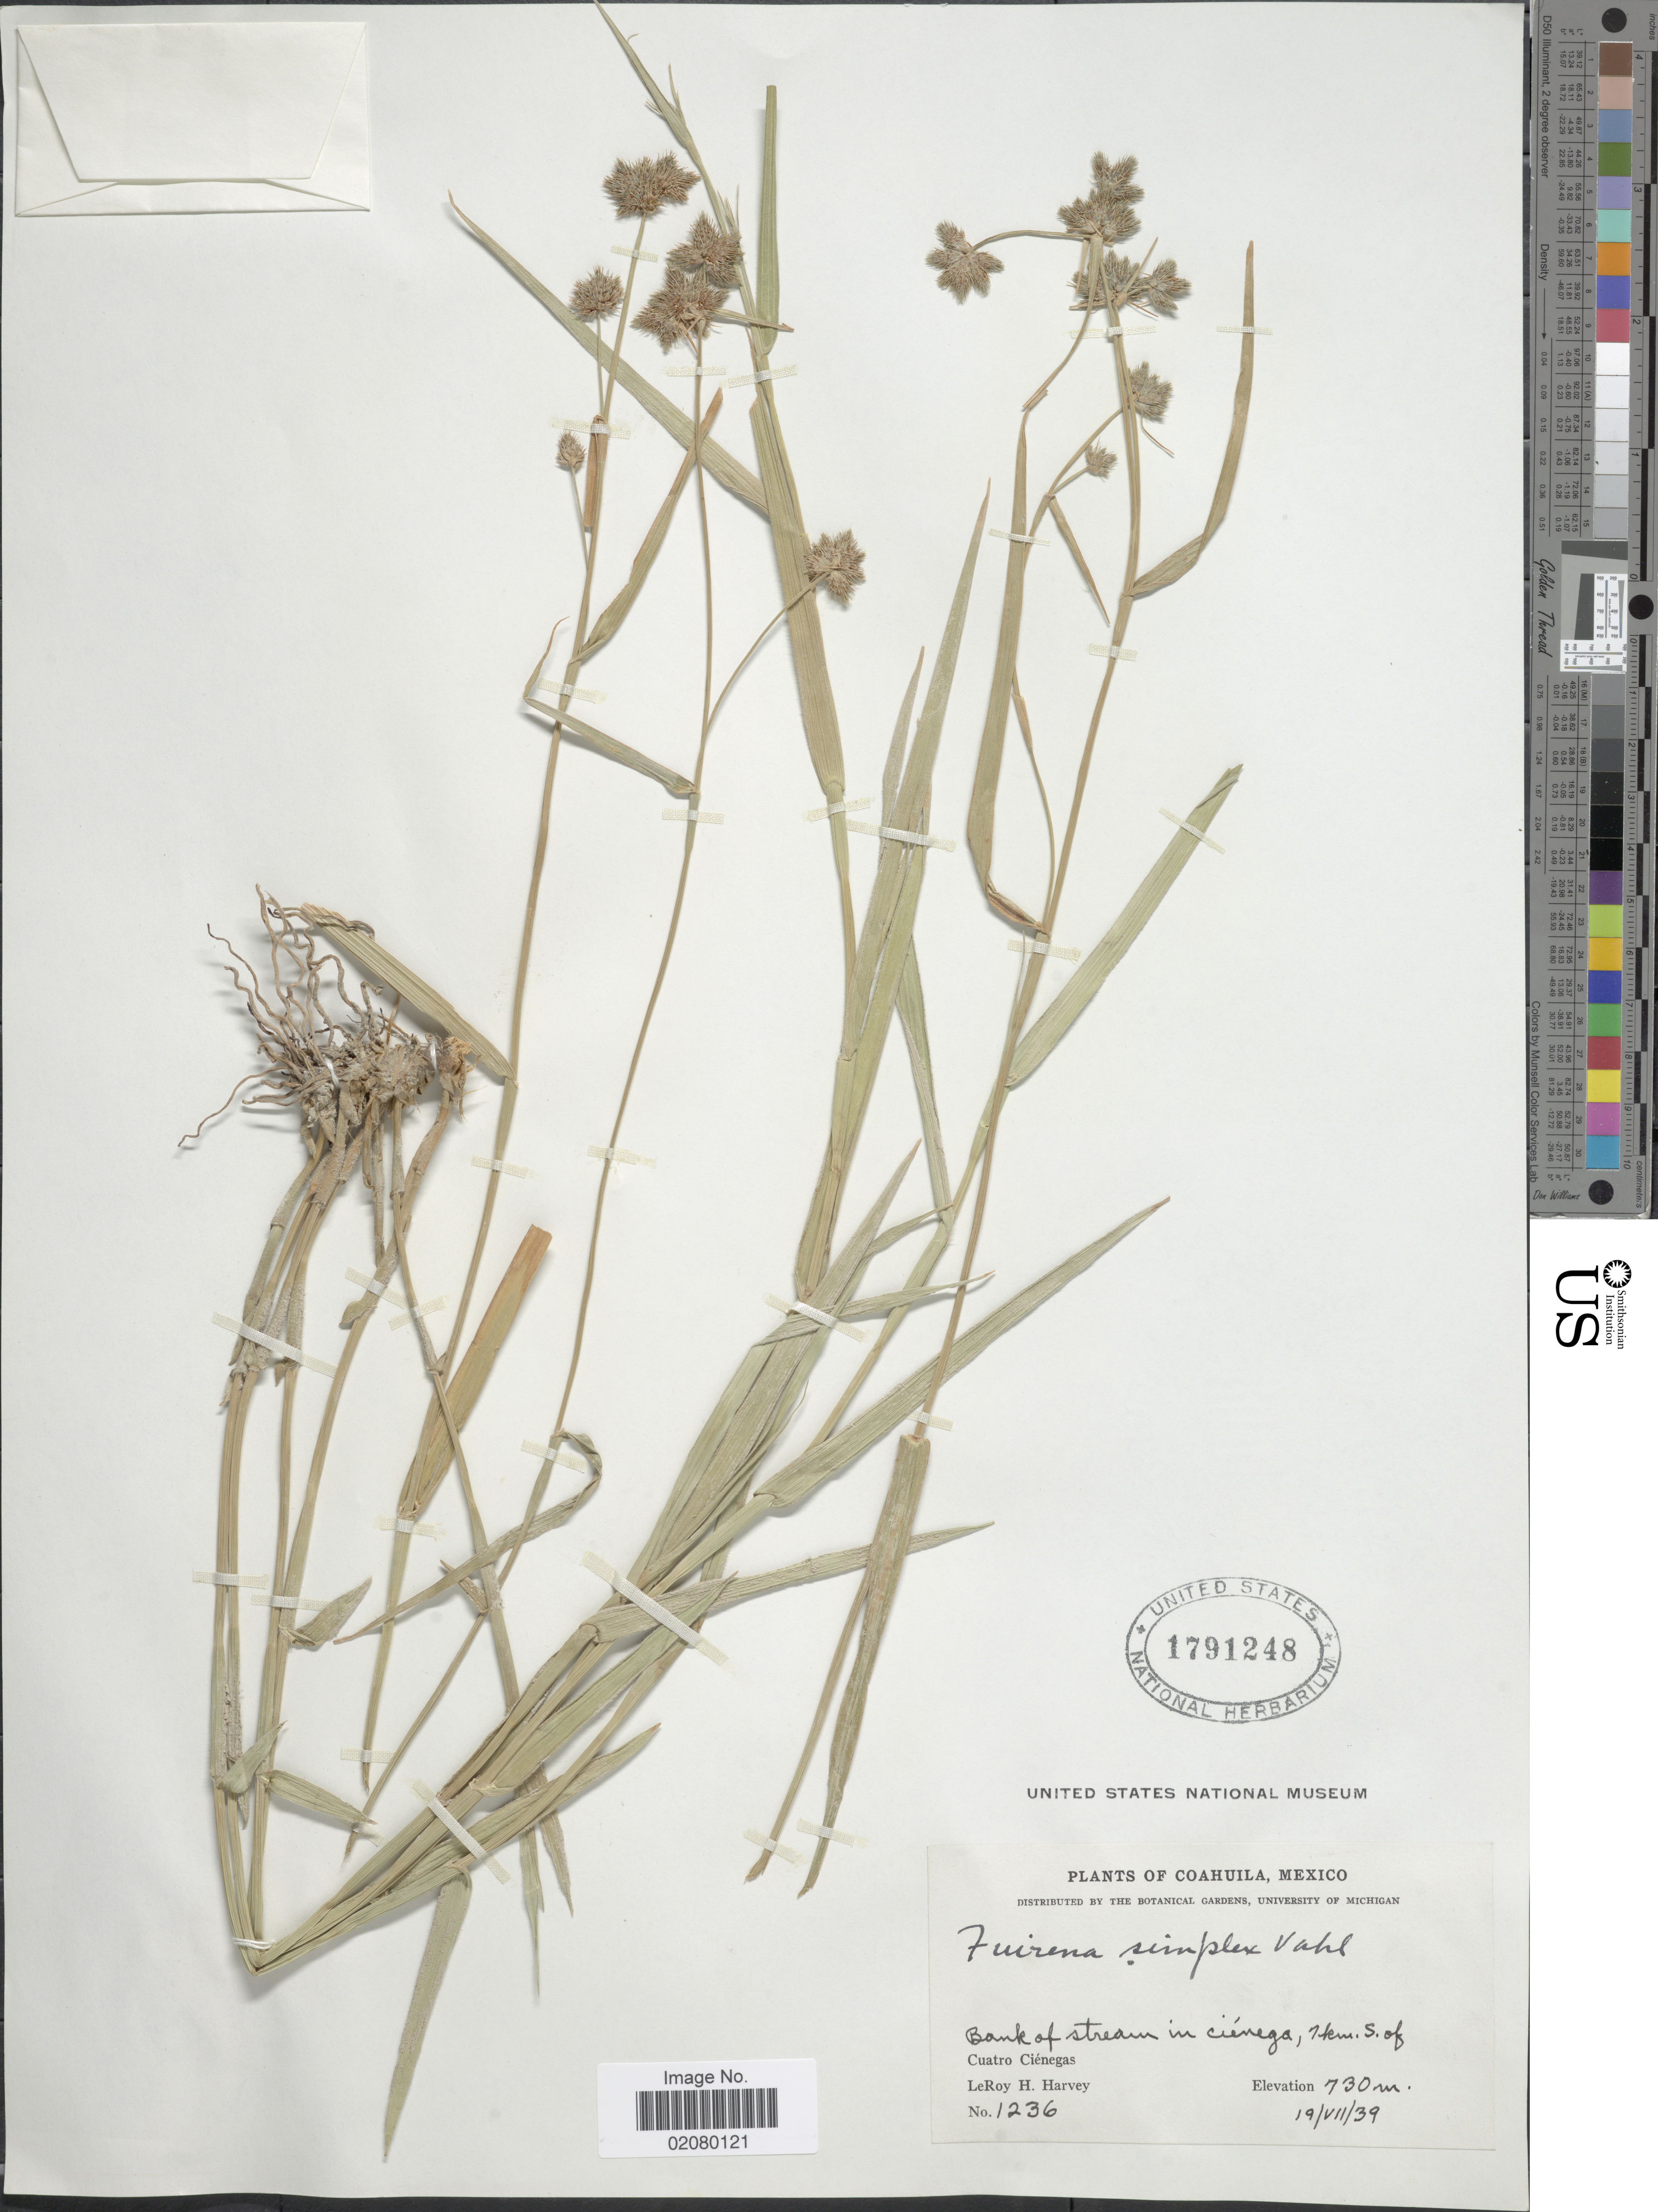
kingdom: Plantae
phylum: Tracheophyta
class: Liliopsida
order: Poales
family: Cyperaceae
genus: Fuirena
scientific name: Fuirena simplex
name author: Vahl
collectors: L. H. Harvey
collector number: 1236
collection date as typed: Transcribed d/m/y: 19/7/39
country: Mexico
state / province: Coahuila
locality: Bank of stream in cienega, 7 km. S. of Cuatro Cienegas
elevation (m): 730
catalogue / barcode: US 1791248